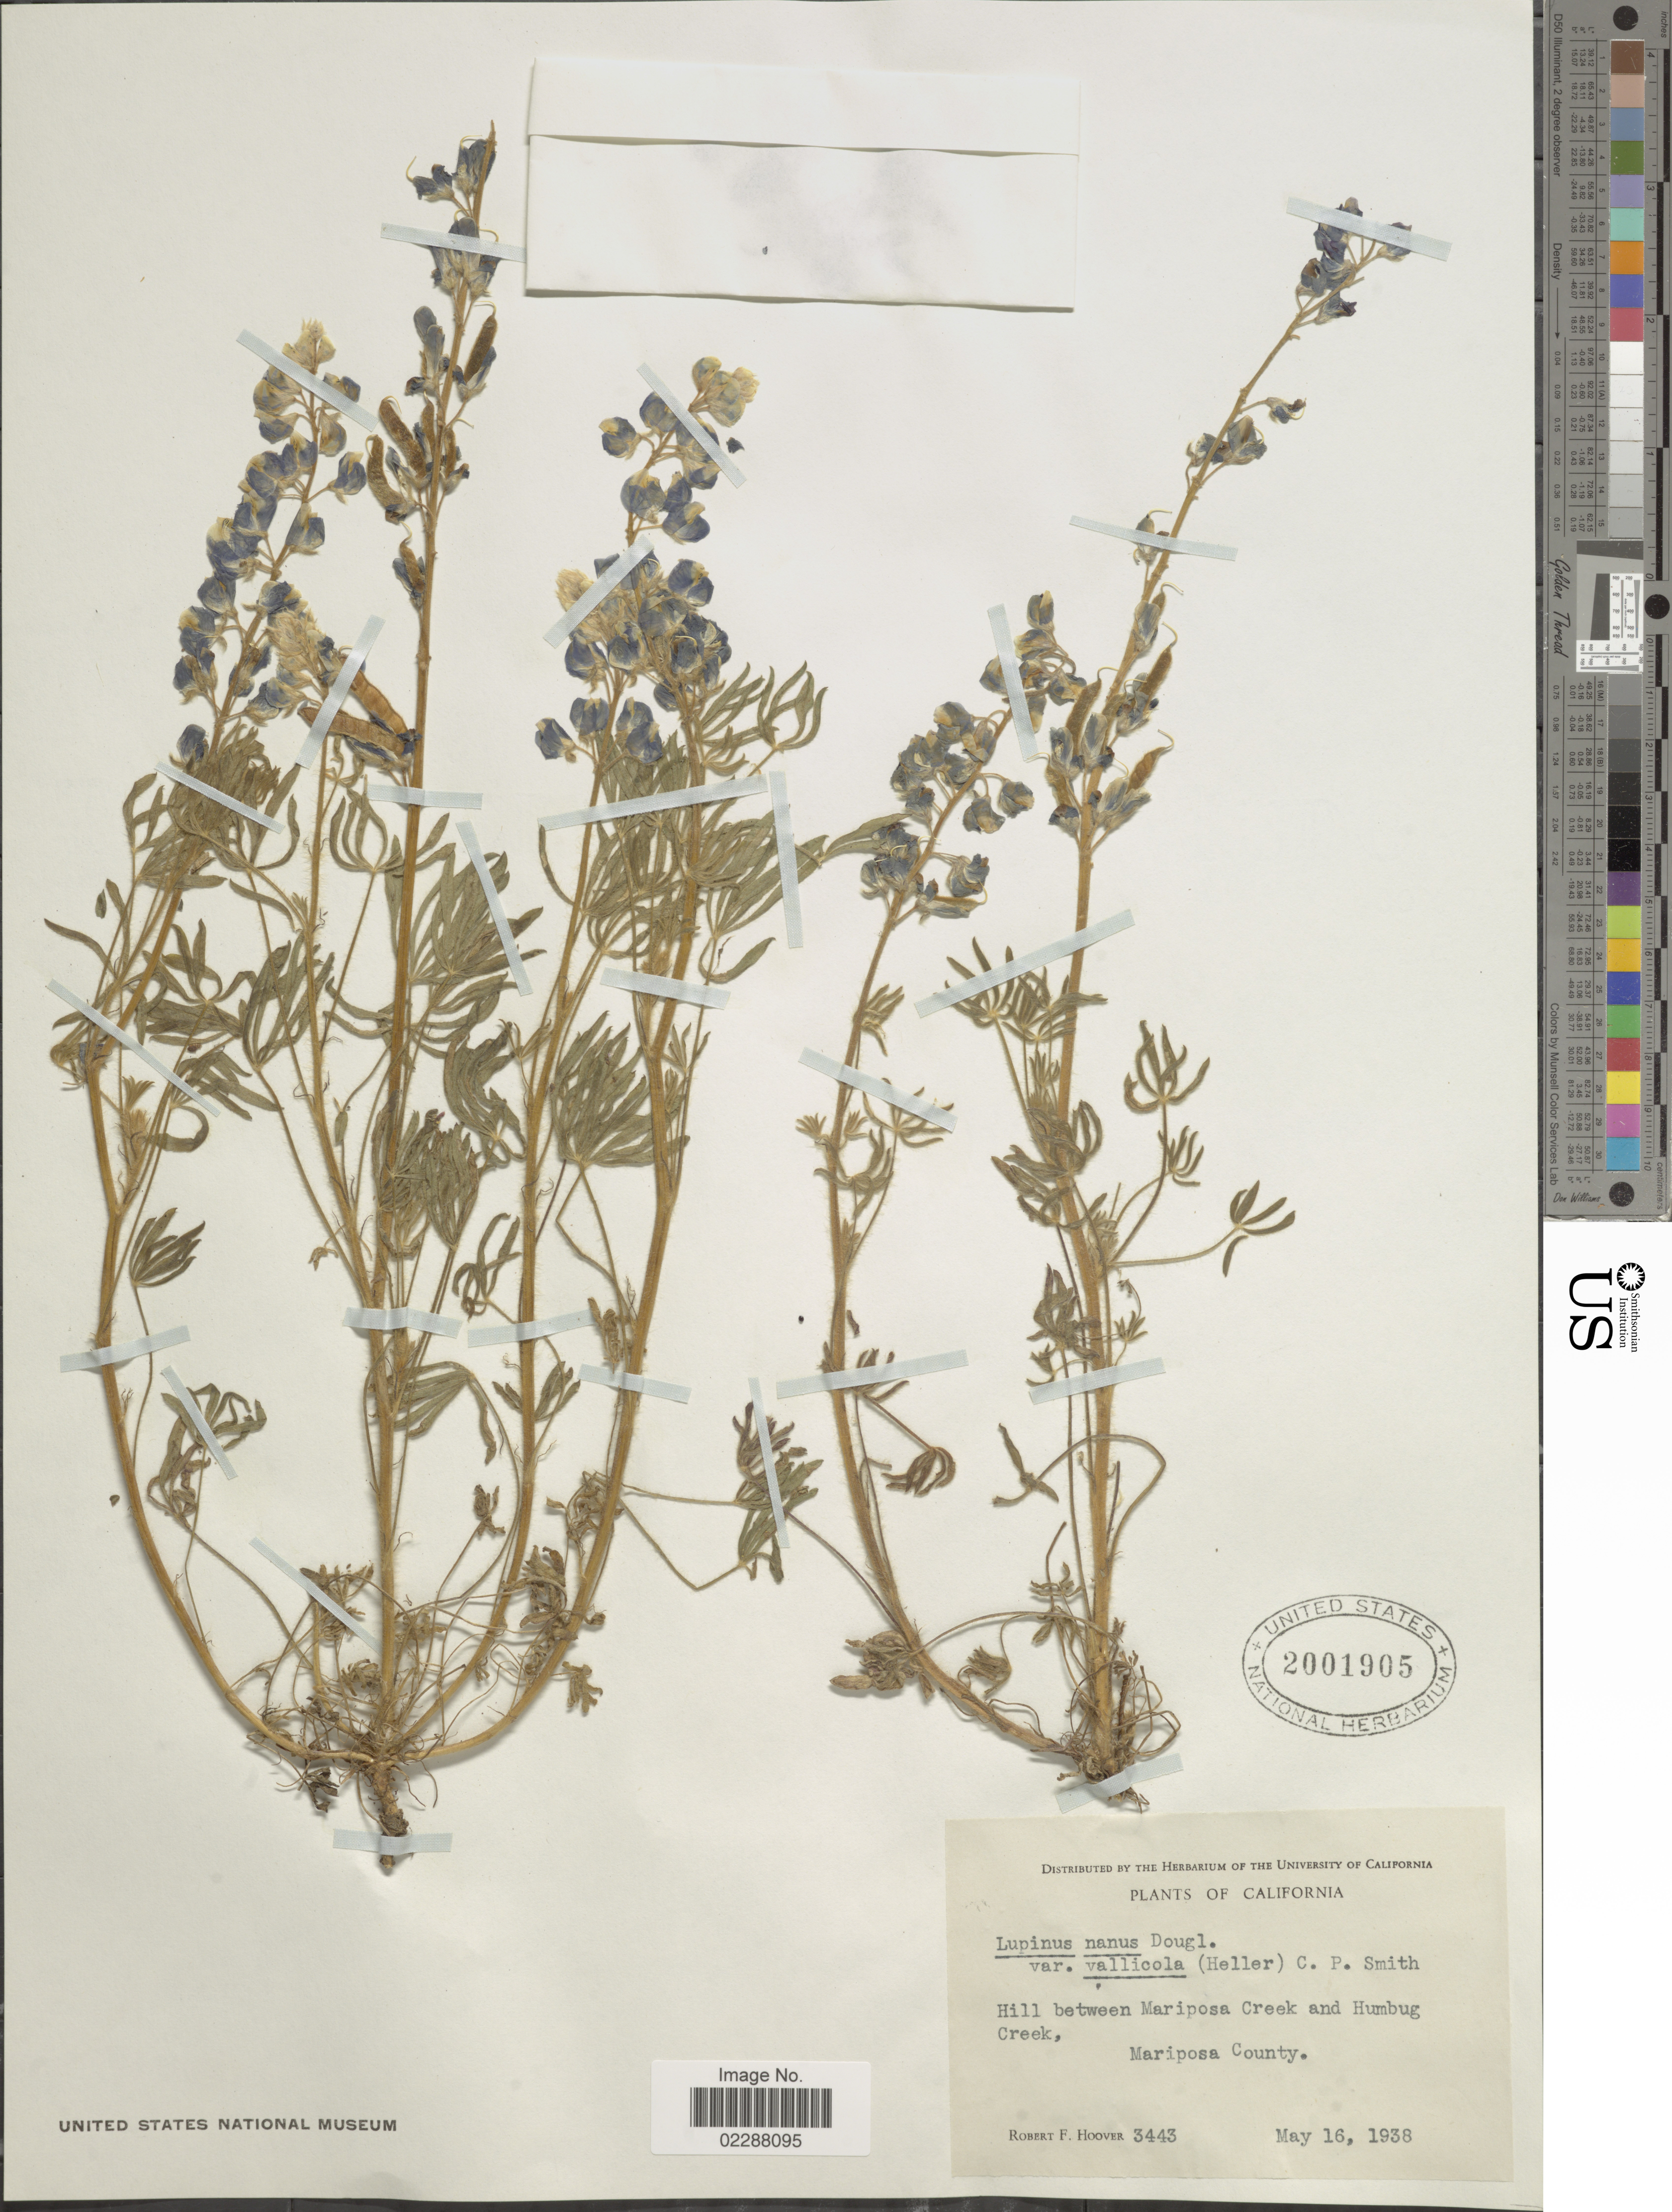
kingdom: Plantae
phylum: Tracheophyta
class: Magnoliopsida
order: Fabales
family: Fabaceae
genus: Lupinus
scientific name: Lupinus vallicola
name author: A. Heller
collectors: R. F. Hoover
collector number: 3443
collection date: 1938-05-16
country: United States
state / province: California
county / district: Mariposa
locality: Hill between Mariposa Creek and Humbug Creek, Mariposa County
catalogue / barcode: US 2001905